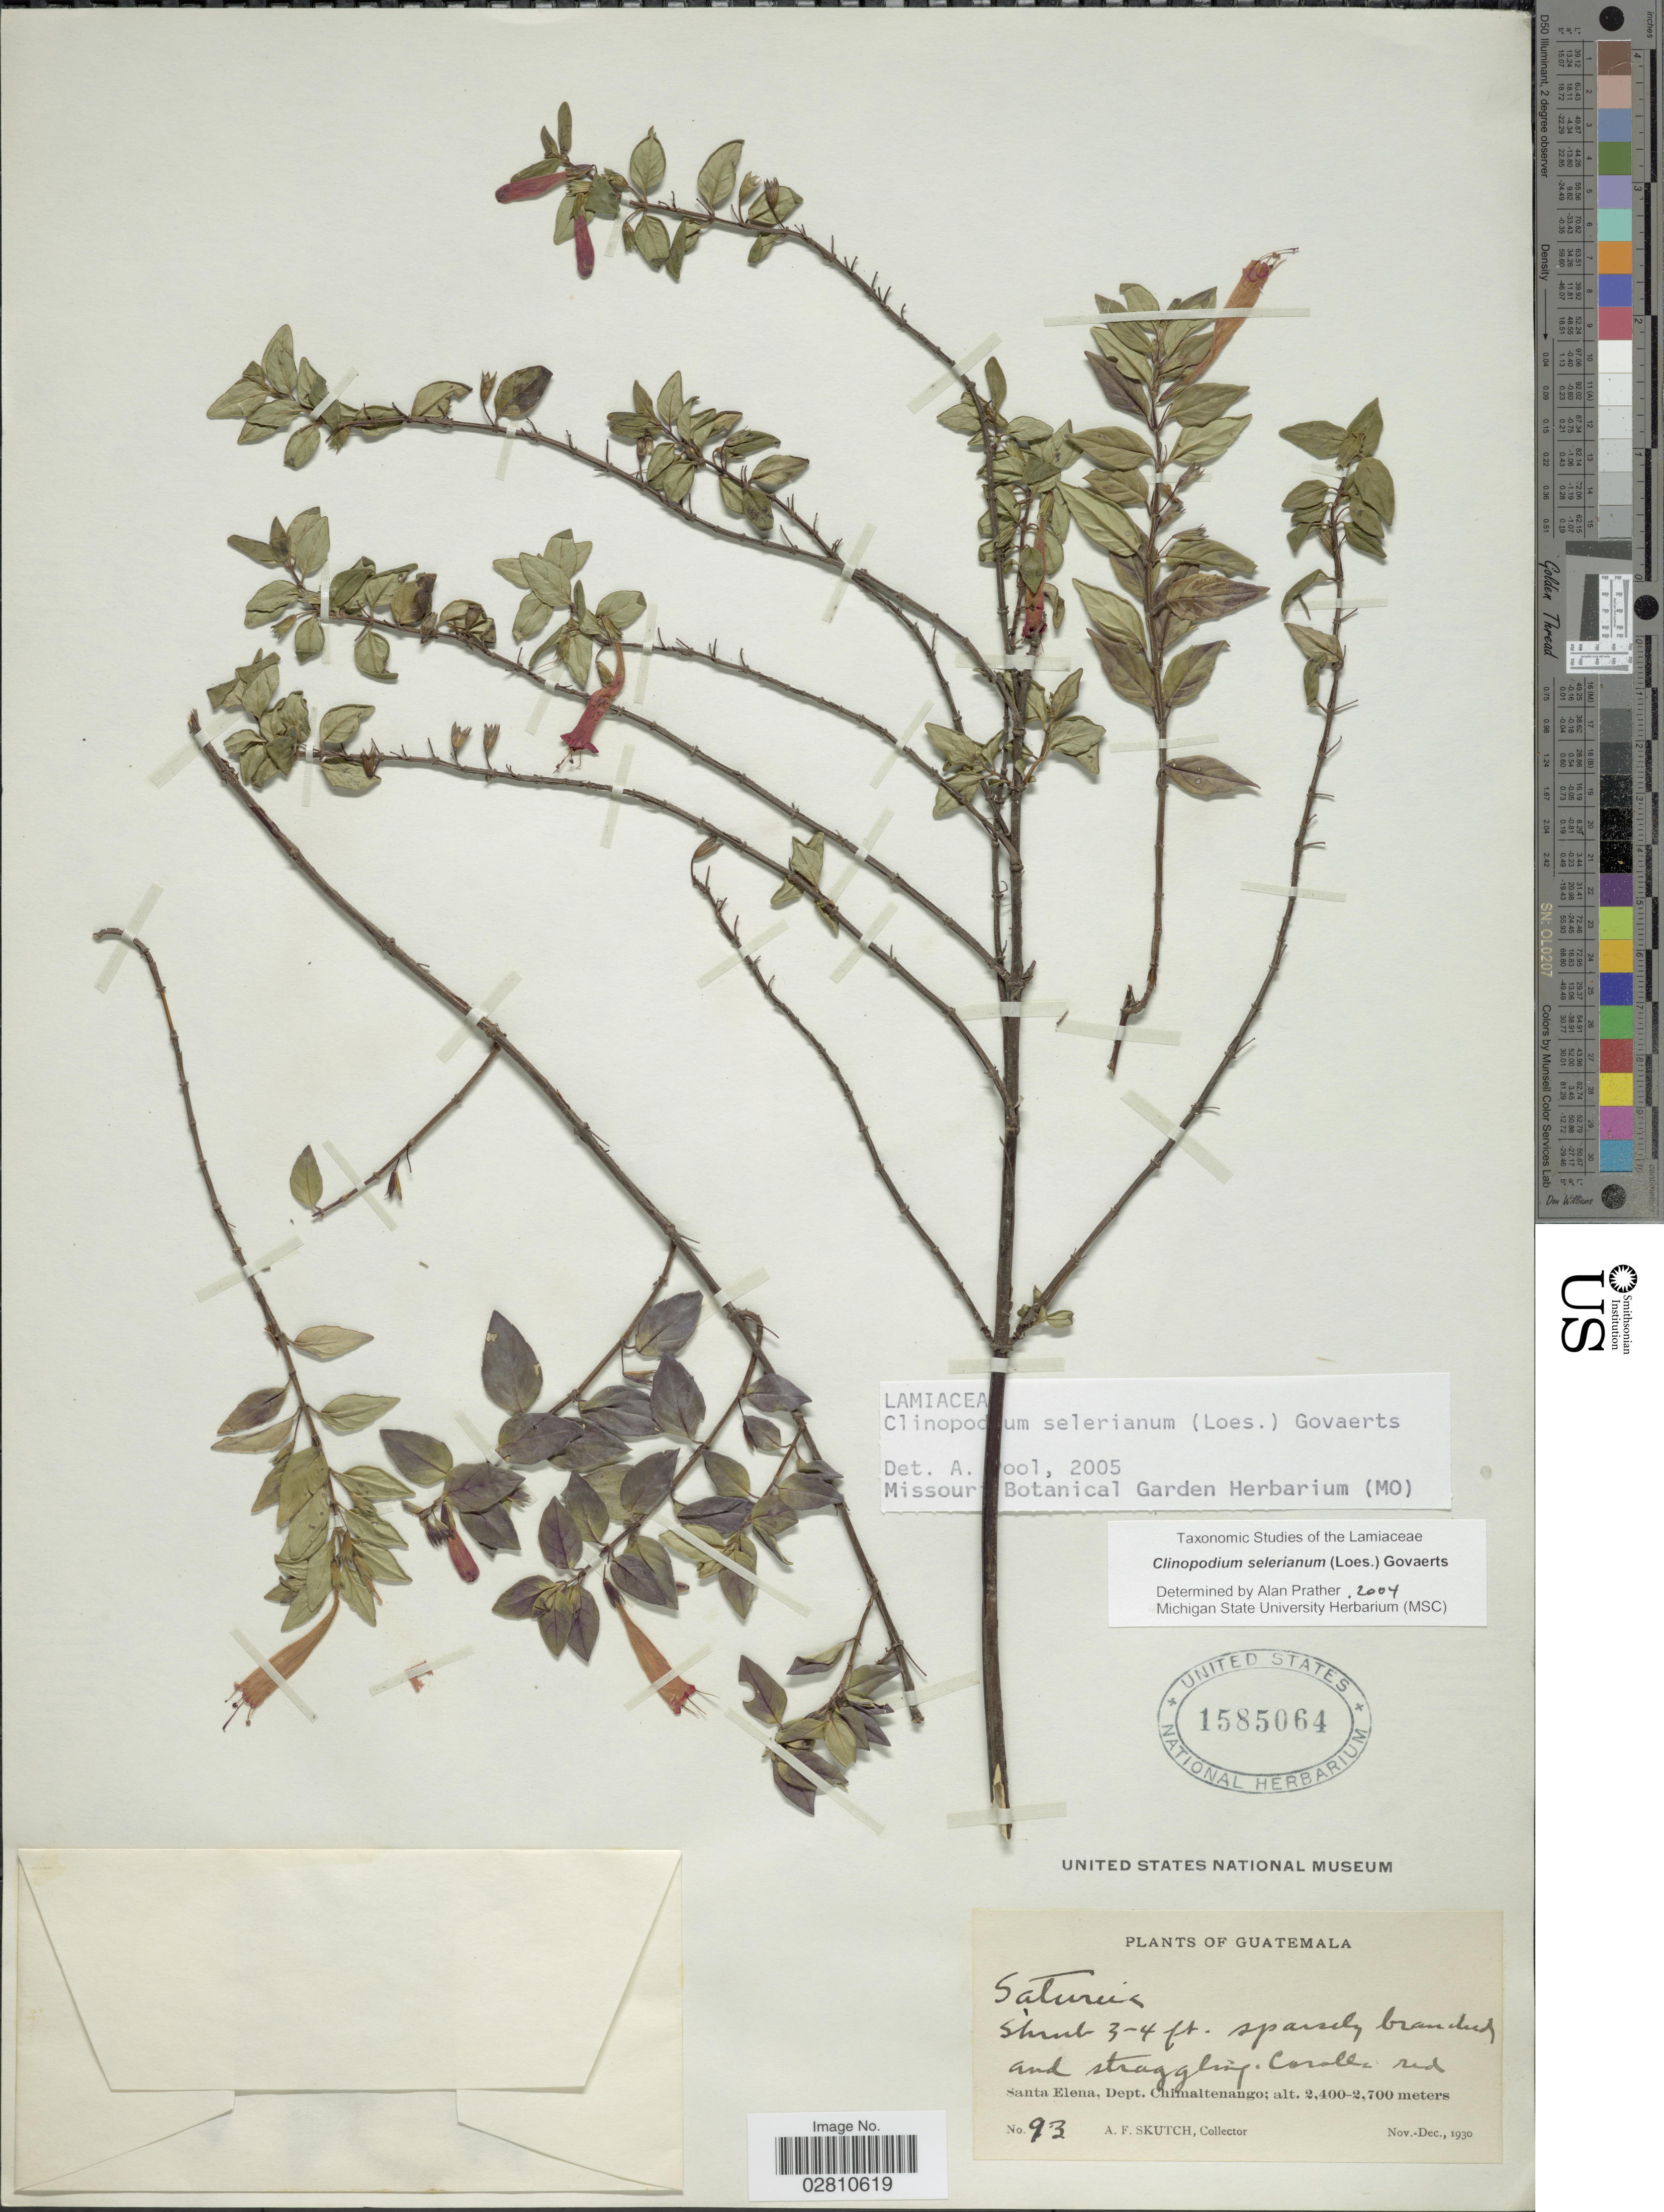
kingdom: Plantae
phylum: Tracheophyta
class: Magnoliopsida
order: Lamiales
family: Lamiaceae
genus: Clinopodium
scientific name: Clinopodium selerianum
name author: (Loes.) Govaerts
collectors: A. F. Skutch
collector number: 93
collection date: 1930-11/1930-12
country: Guatemala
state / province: Chimaltenango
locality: Santa Elena, Dept. Chimaltenango.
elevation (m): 2400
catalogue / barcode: US 1585064